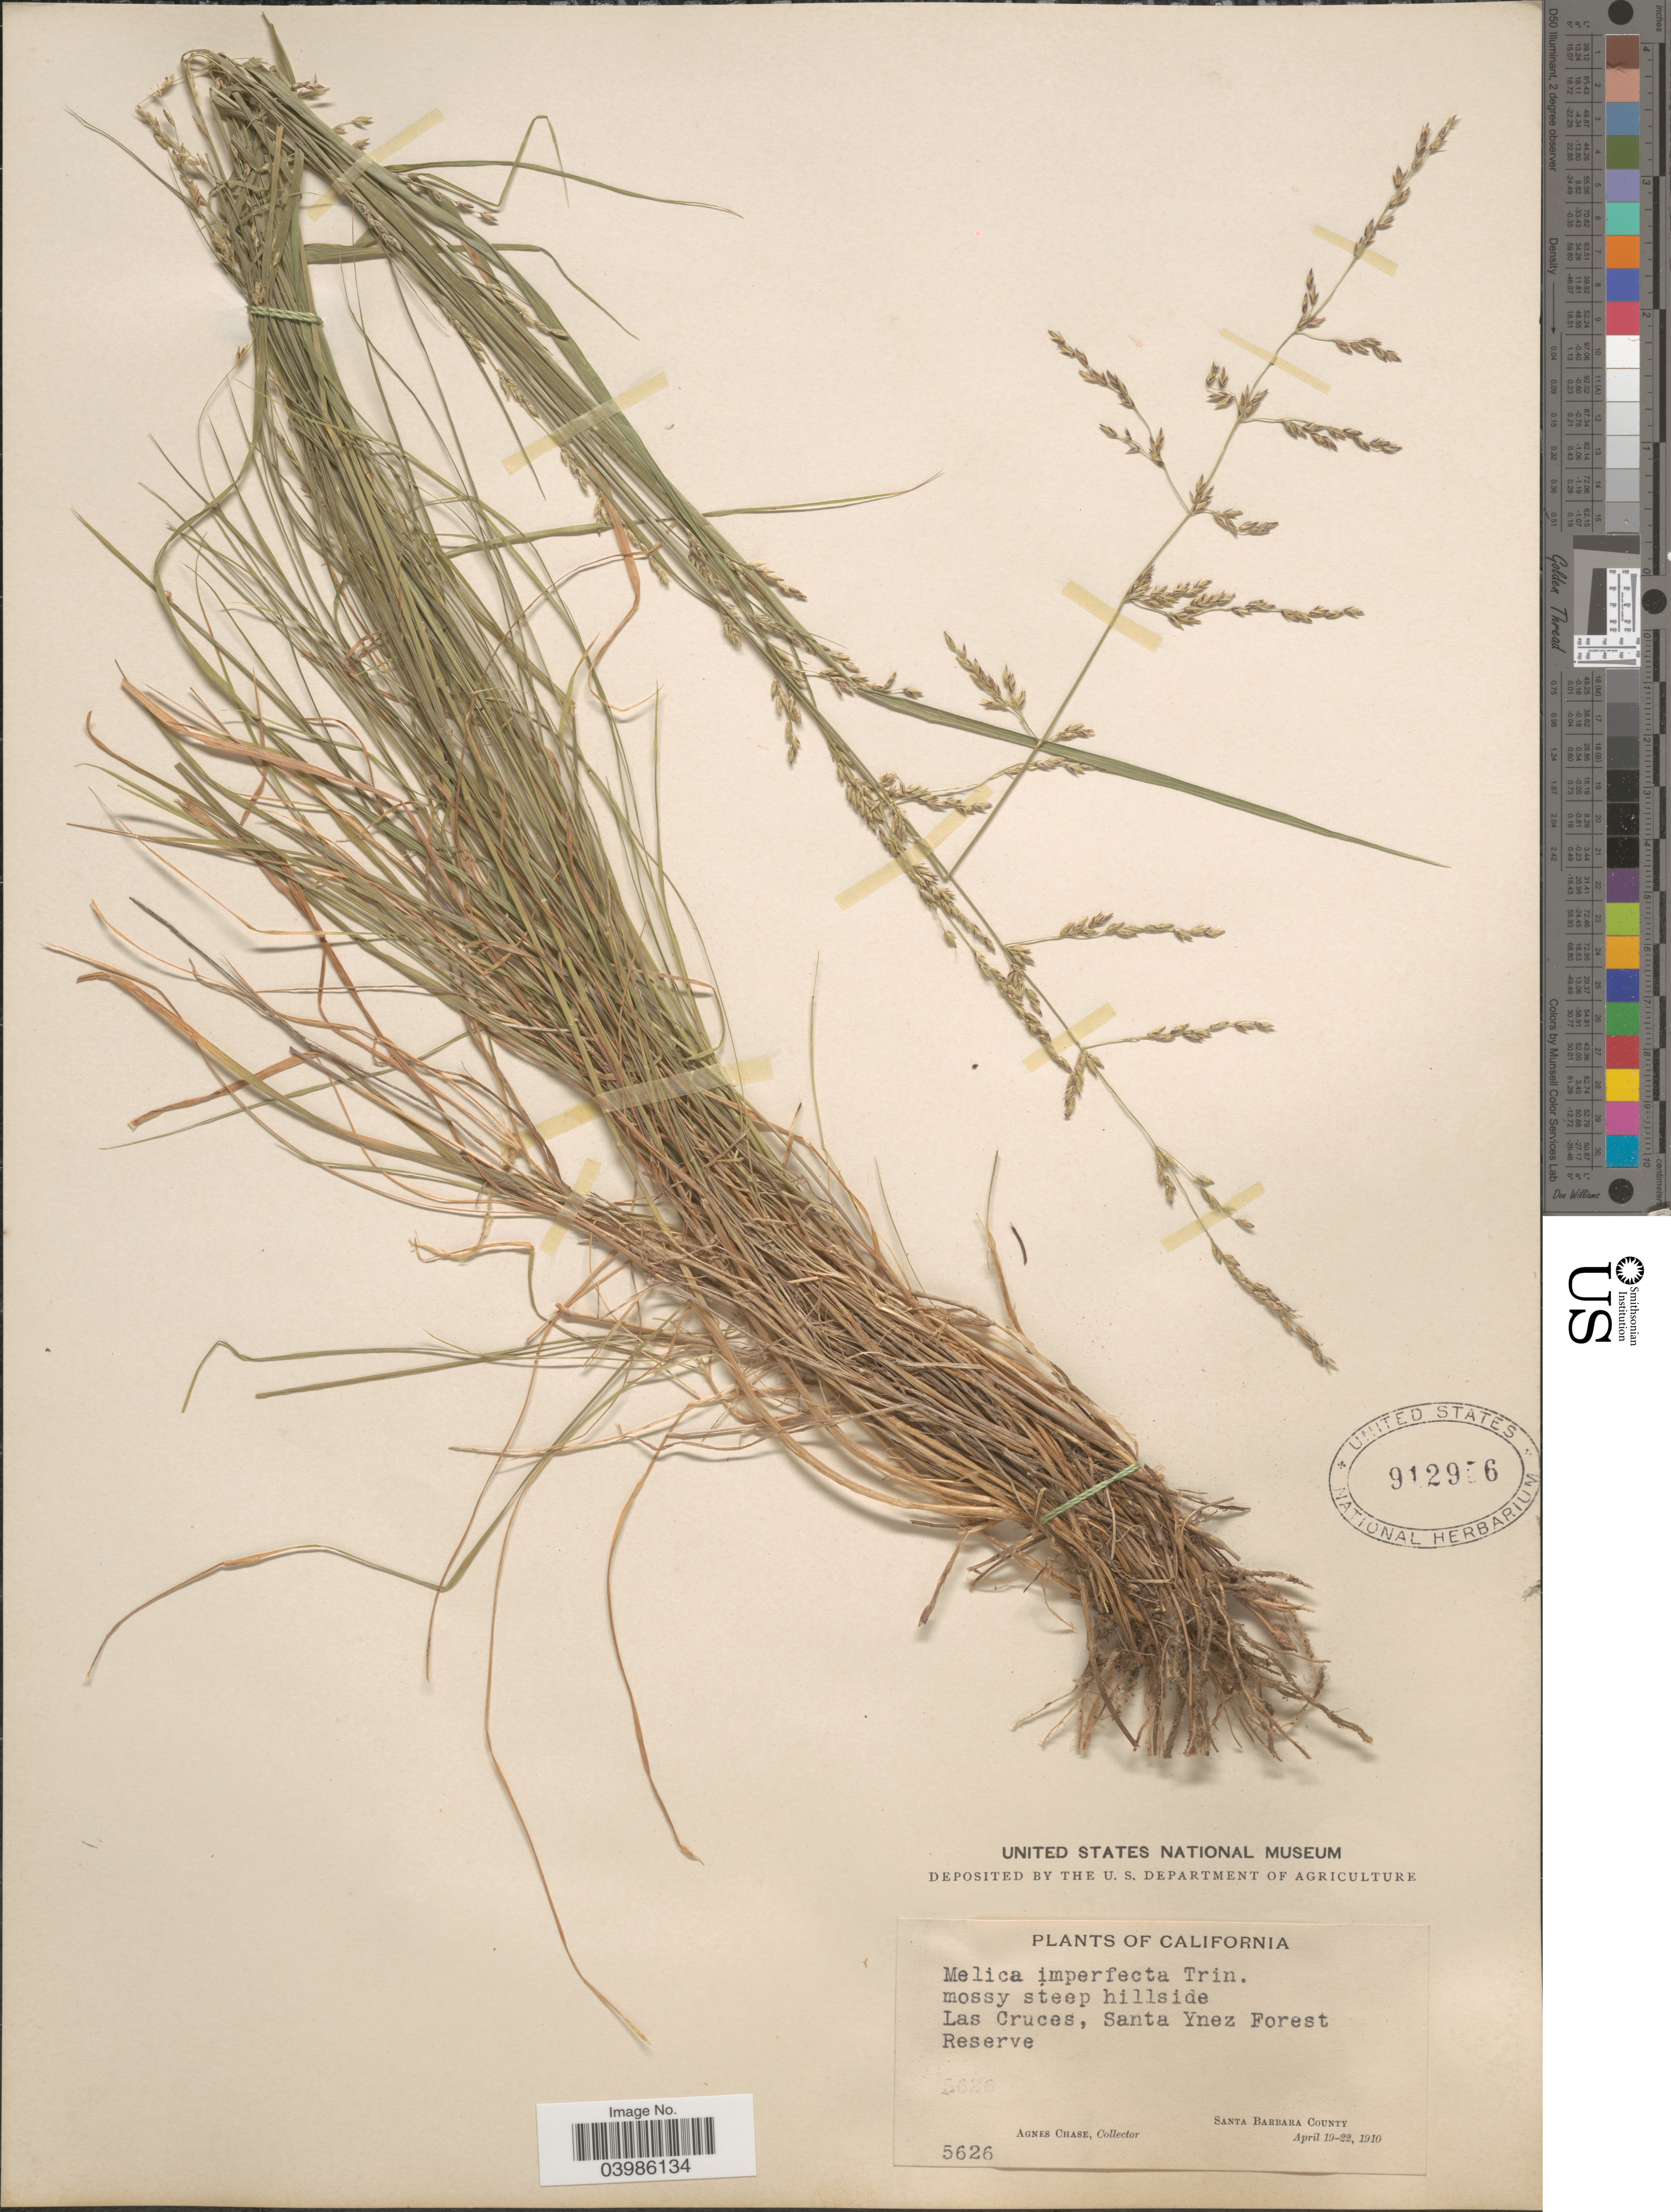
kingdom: Plantae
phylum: Tracheophyta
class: Liliopsida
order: Poales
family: Poaceae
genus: Melica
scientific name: Melica imperfecta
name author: Trin.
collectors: A. Chase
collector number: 5626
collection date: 1910-04-19/1910-04-22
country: United States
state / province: California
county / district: Santa Barbara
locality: Las Cruces, Santa Ynez Forest Reserve. Santa Barbara County.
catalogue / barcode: US 912956